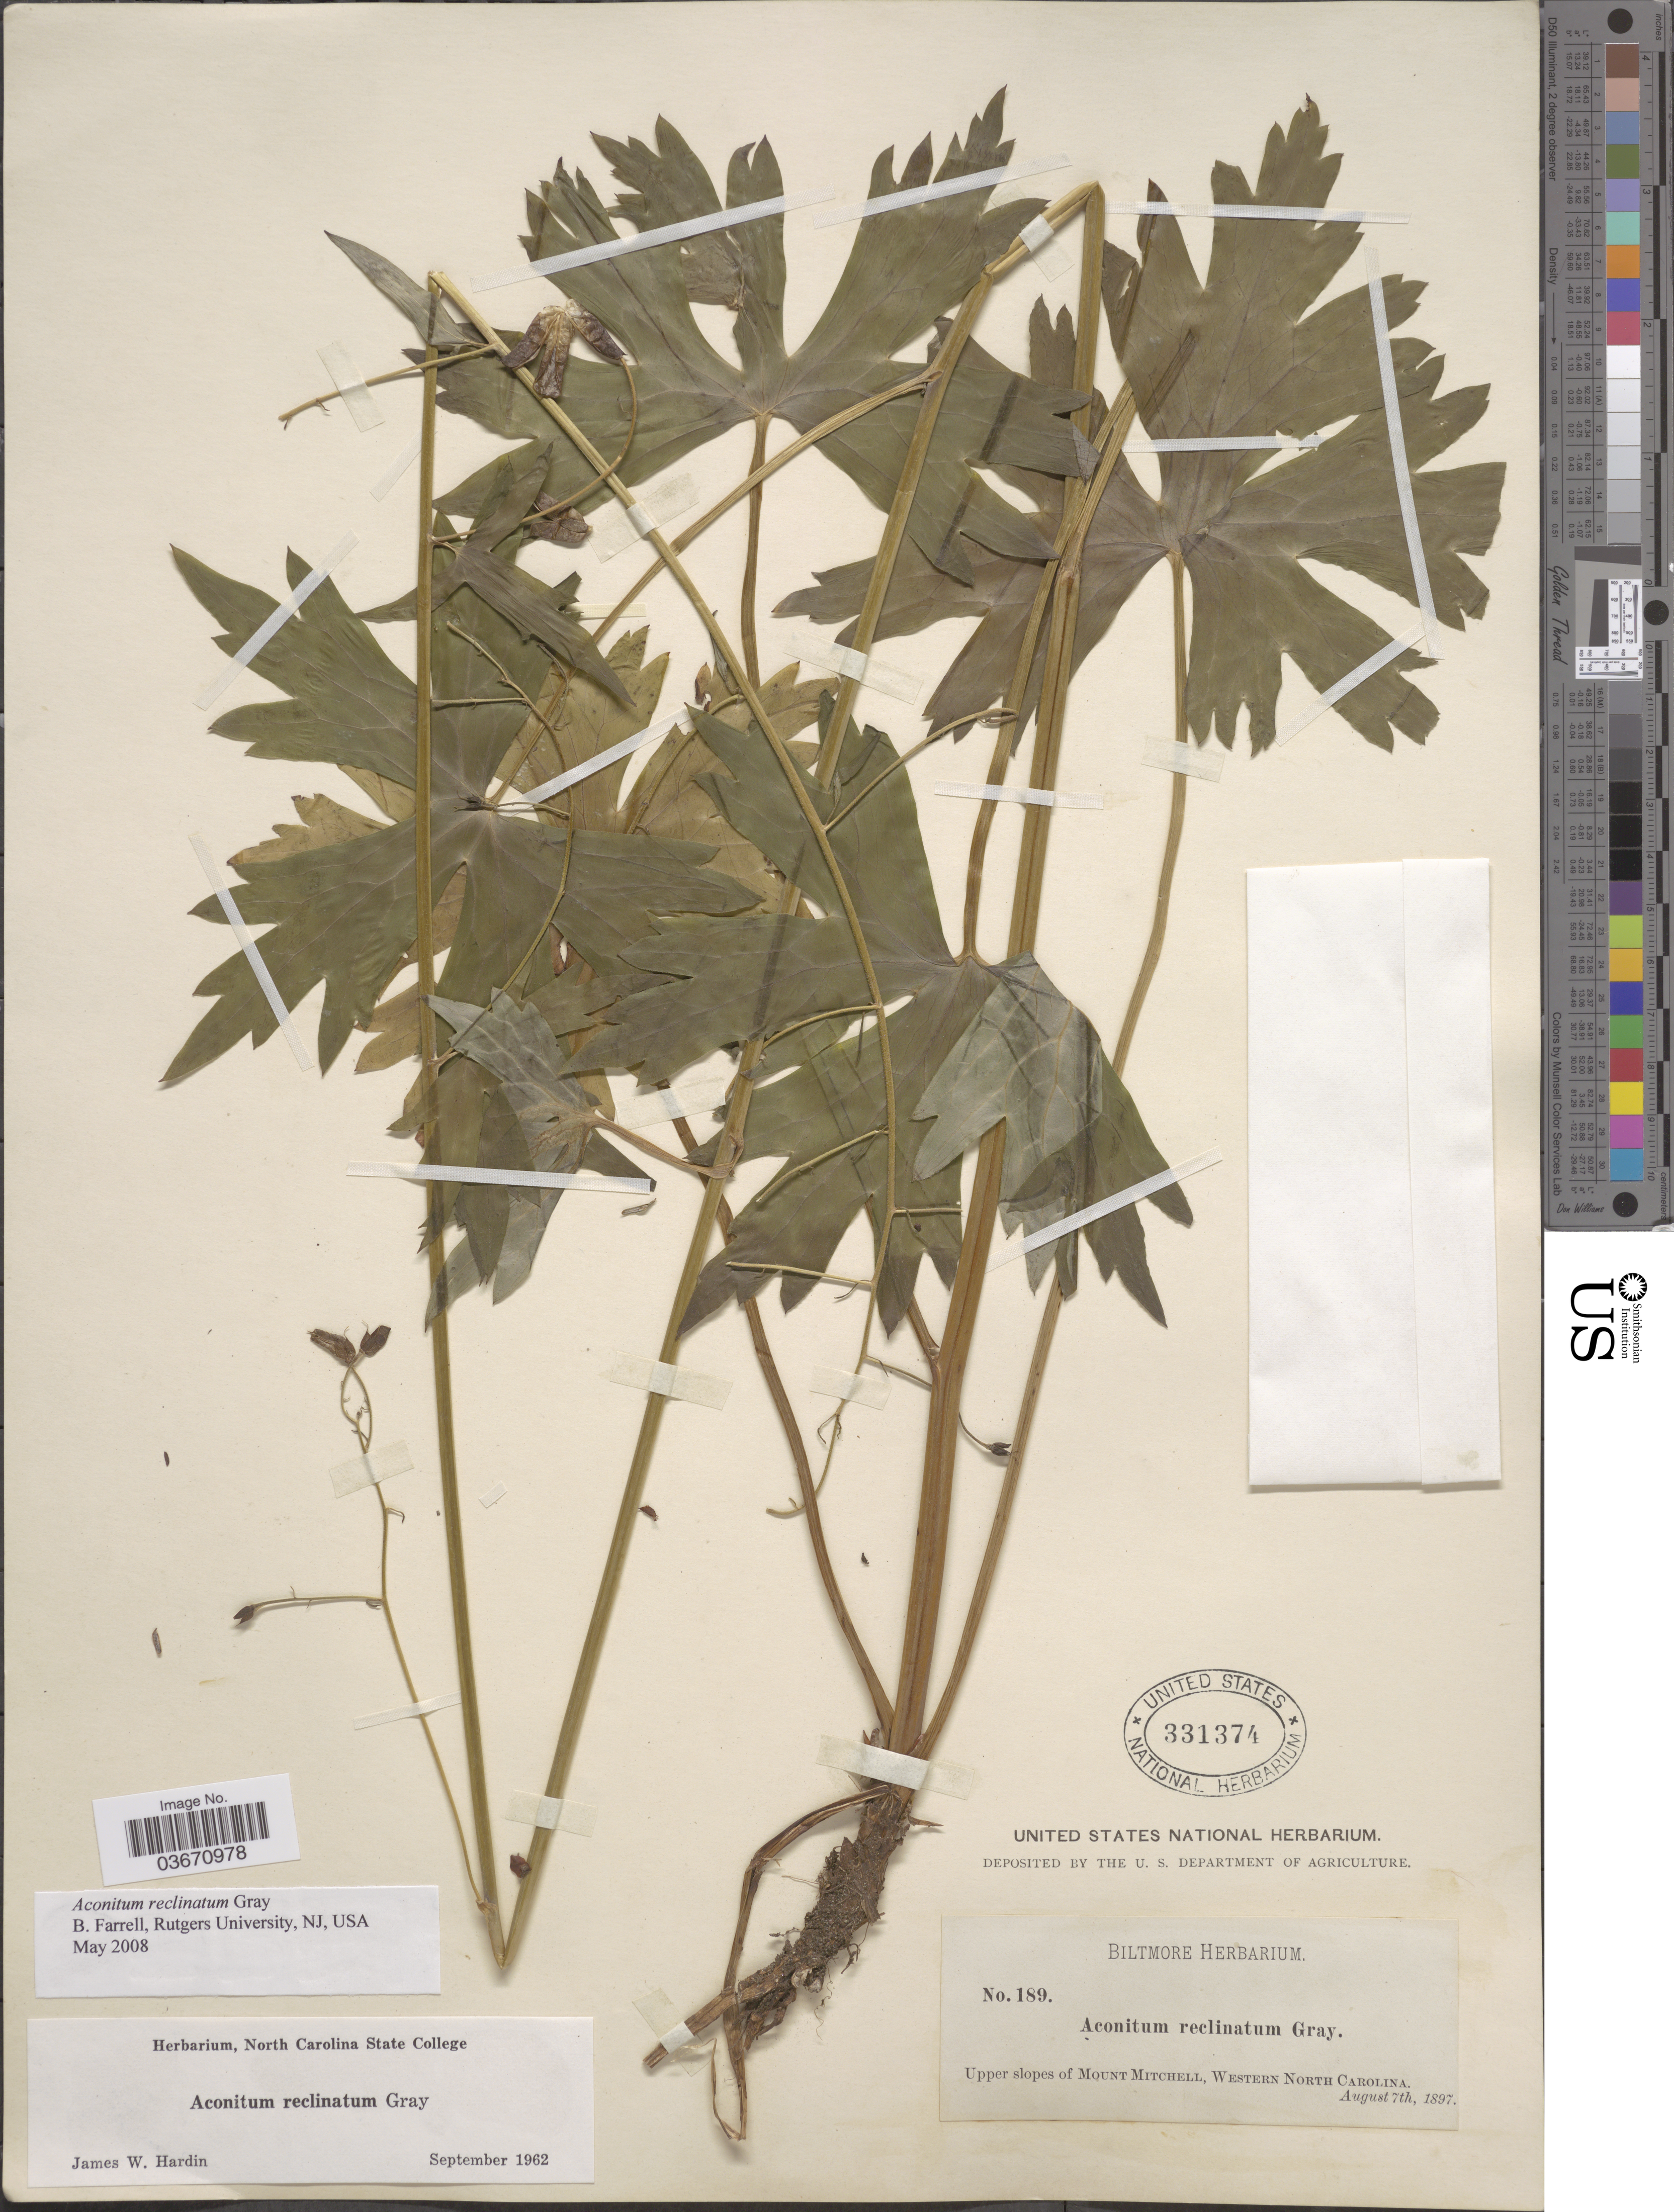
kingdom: Plantae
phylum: Tracheophyta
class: Magnoliopsida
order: Ranunculales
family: Ranunculaceae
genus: Aconitum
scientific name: Aconitum reclinatum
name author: A. Gray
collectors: ex herb. Biltmore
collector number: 189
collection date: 1897-08-07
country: United States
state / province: North Carolina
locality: Upper slopes of Mount Mitchell, Western North Carolina.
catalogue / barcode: US 331374